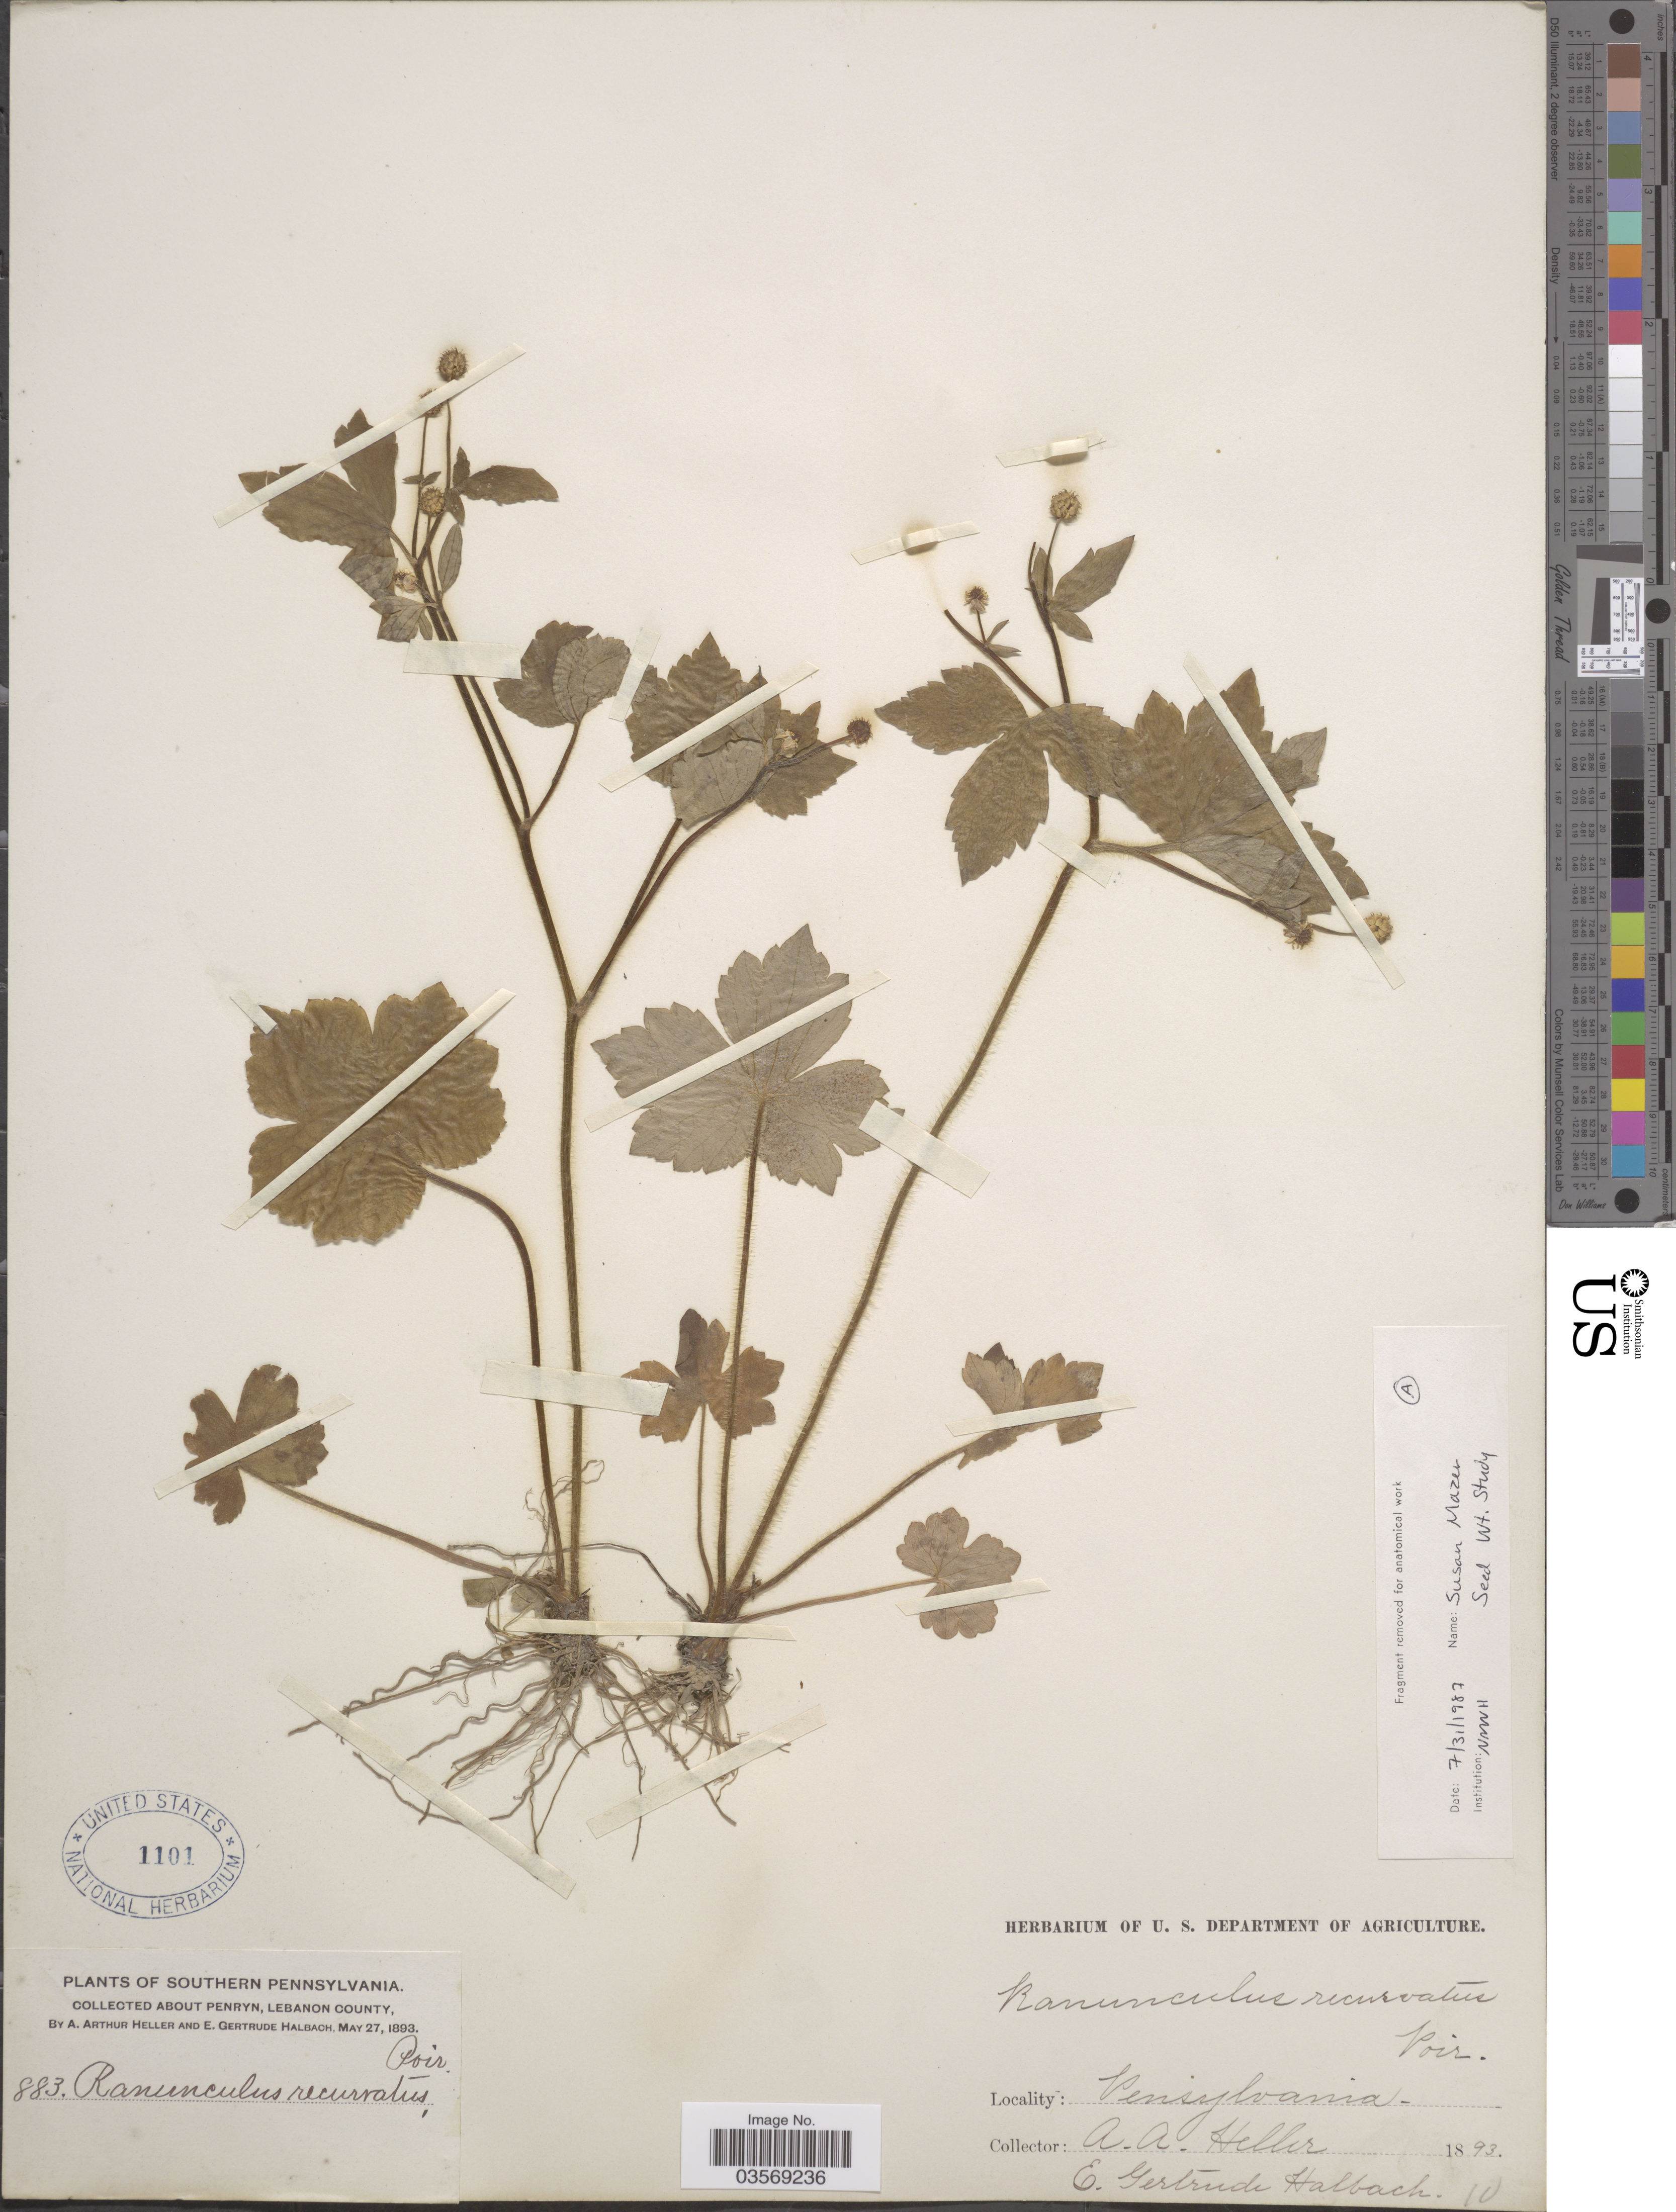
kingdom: Plantae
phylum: Tracheophyta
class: Magnoliopsida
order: Ranunculales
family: Ranunculaceae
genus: Ranunculus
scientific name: Ranunculus recurvatus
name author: Poir.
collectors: A. A. Heller & E. G. Halbach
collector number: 883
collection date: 1893-05-27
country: United States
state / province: Pennsylvania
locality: Southern Pennsylvania. About Penryn, Lebanon County.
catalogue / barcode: US 1101